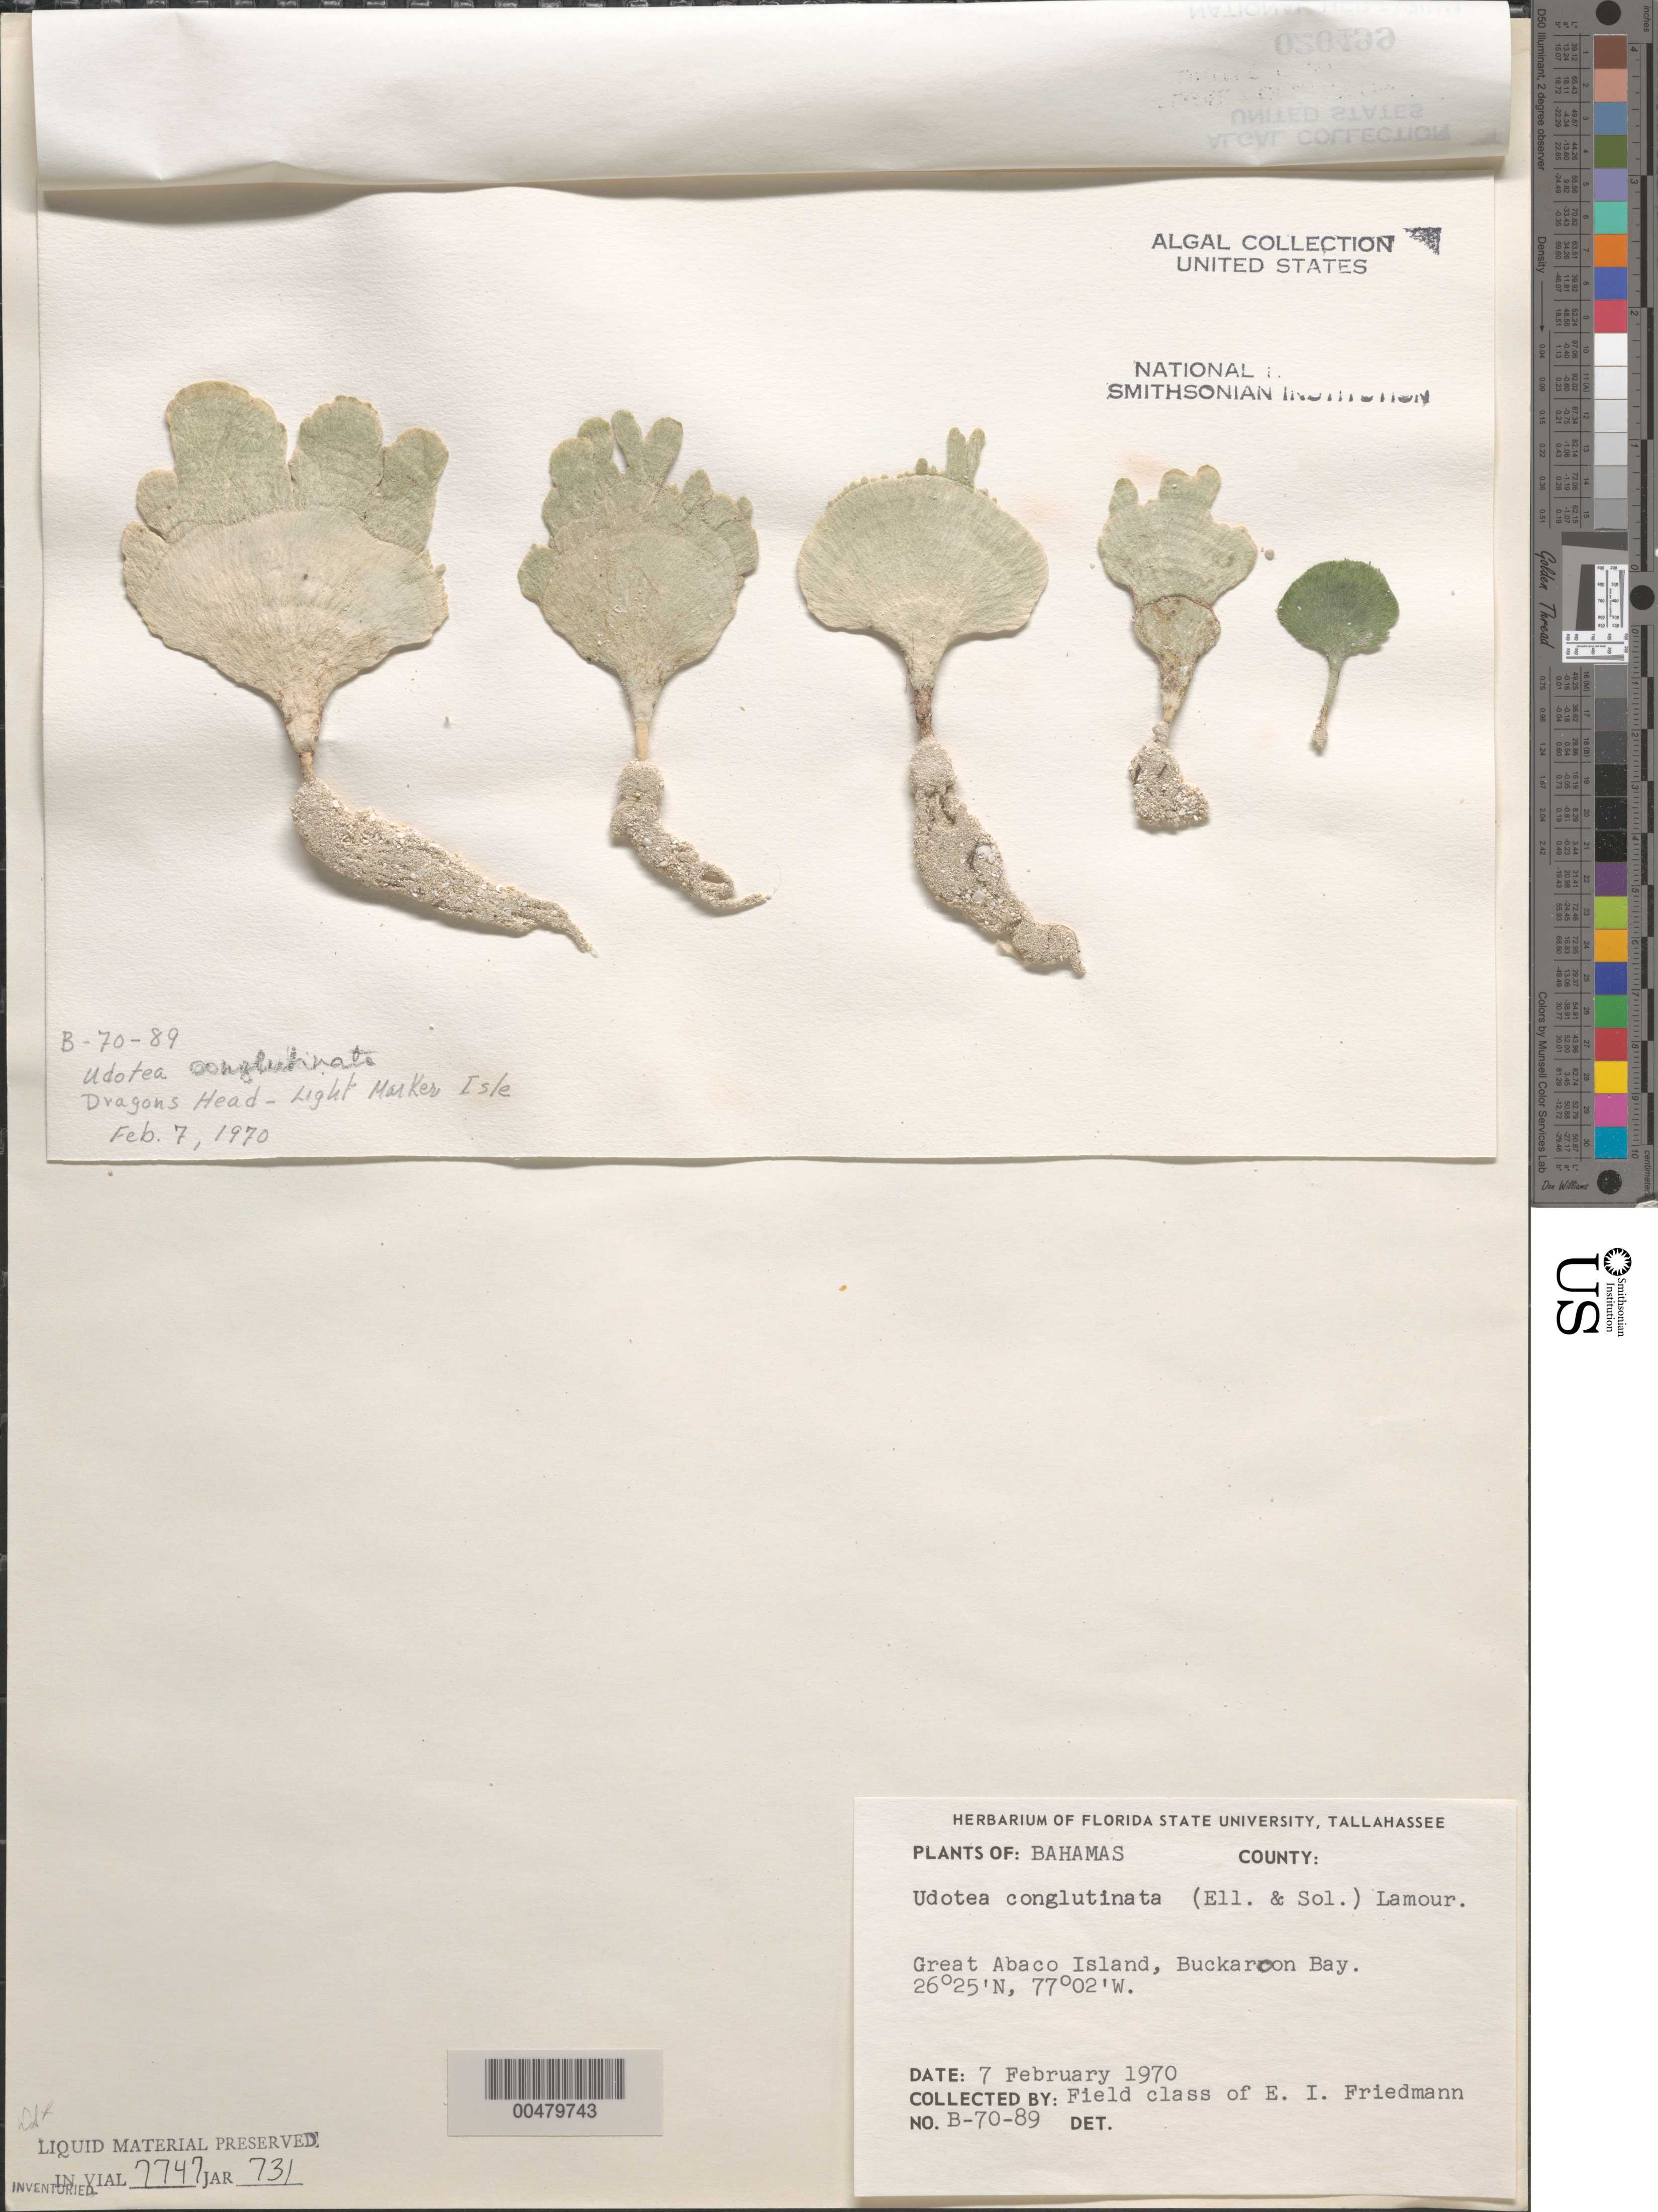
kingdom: Plantae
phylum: Chlorophyta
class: Ulvophyceae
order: Bryopsidales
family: Udoteaceae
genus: Udotea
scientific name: Udotea conglutinata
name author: (Ellis & Sol.) J.V.Lamouroux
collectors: E. Friedmann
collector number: B-70-89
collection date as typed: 05 Feb 1970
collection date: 1970-02-05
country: Bahamas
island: Great Abaco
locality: Buckaroon Bay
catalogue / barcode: US 20499